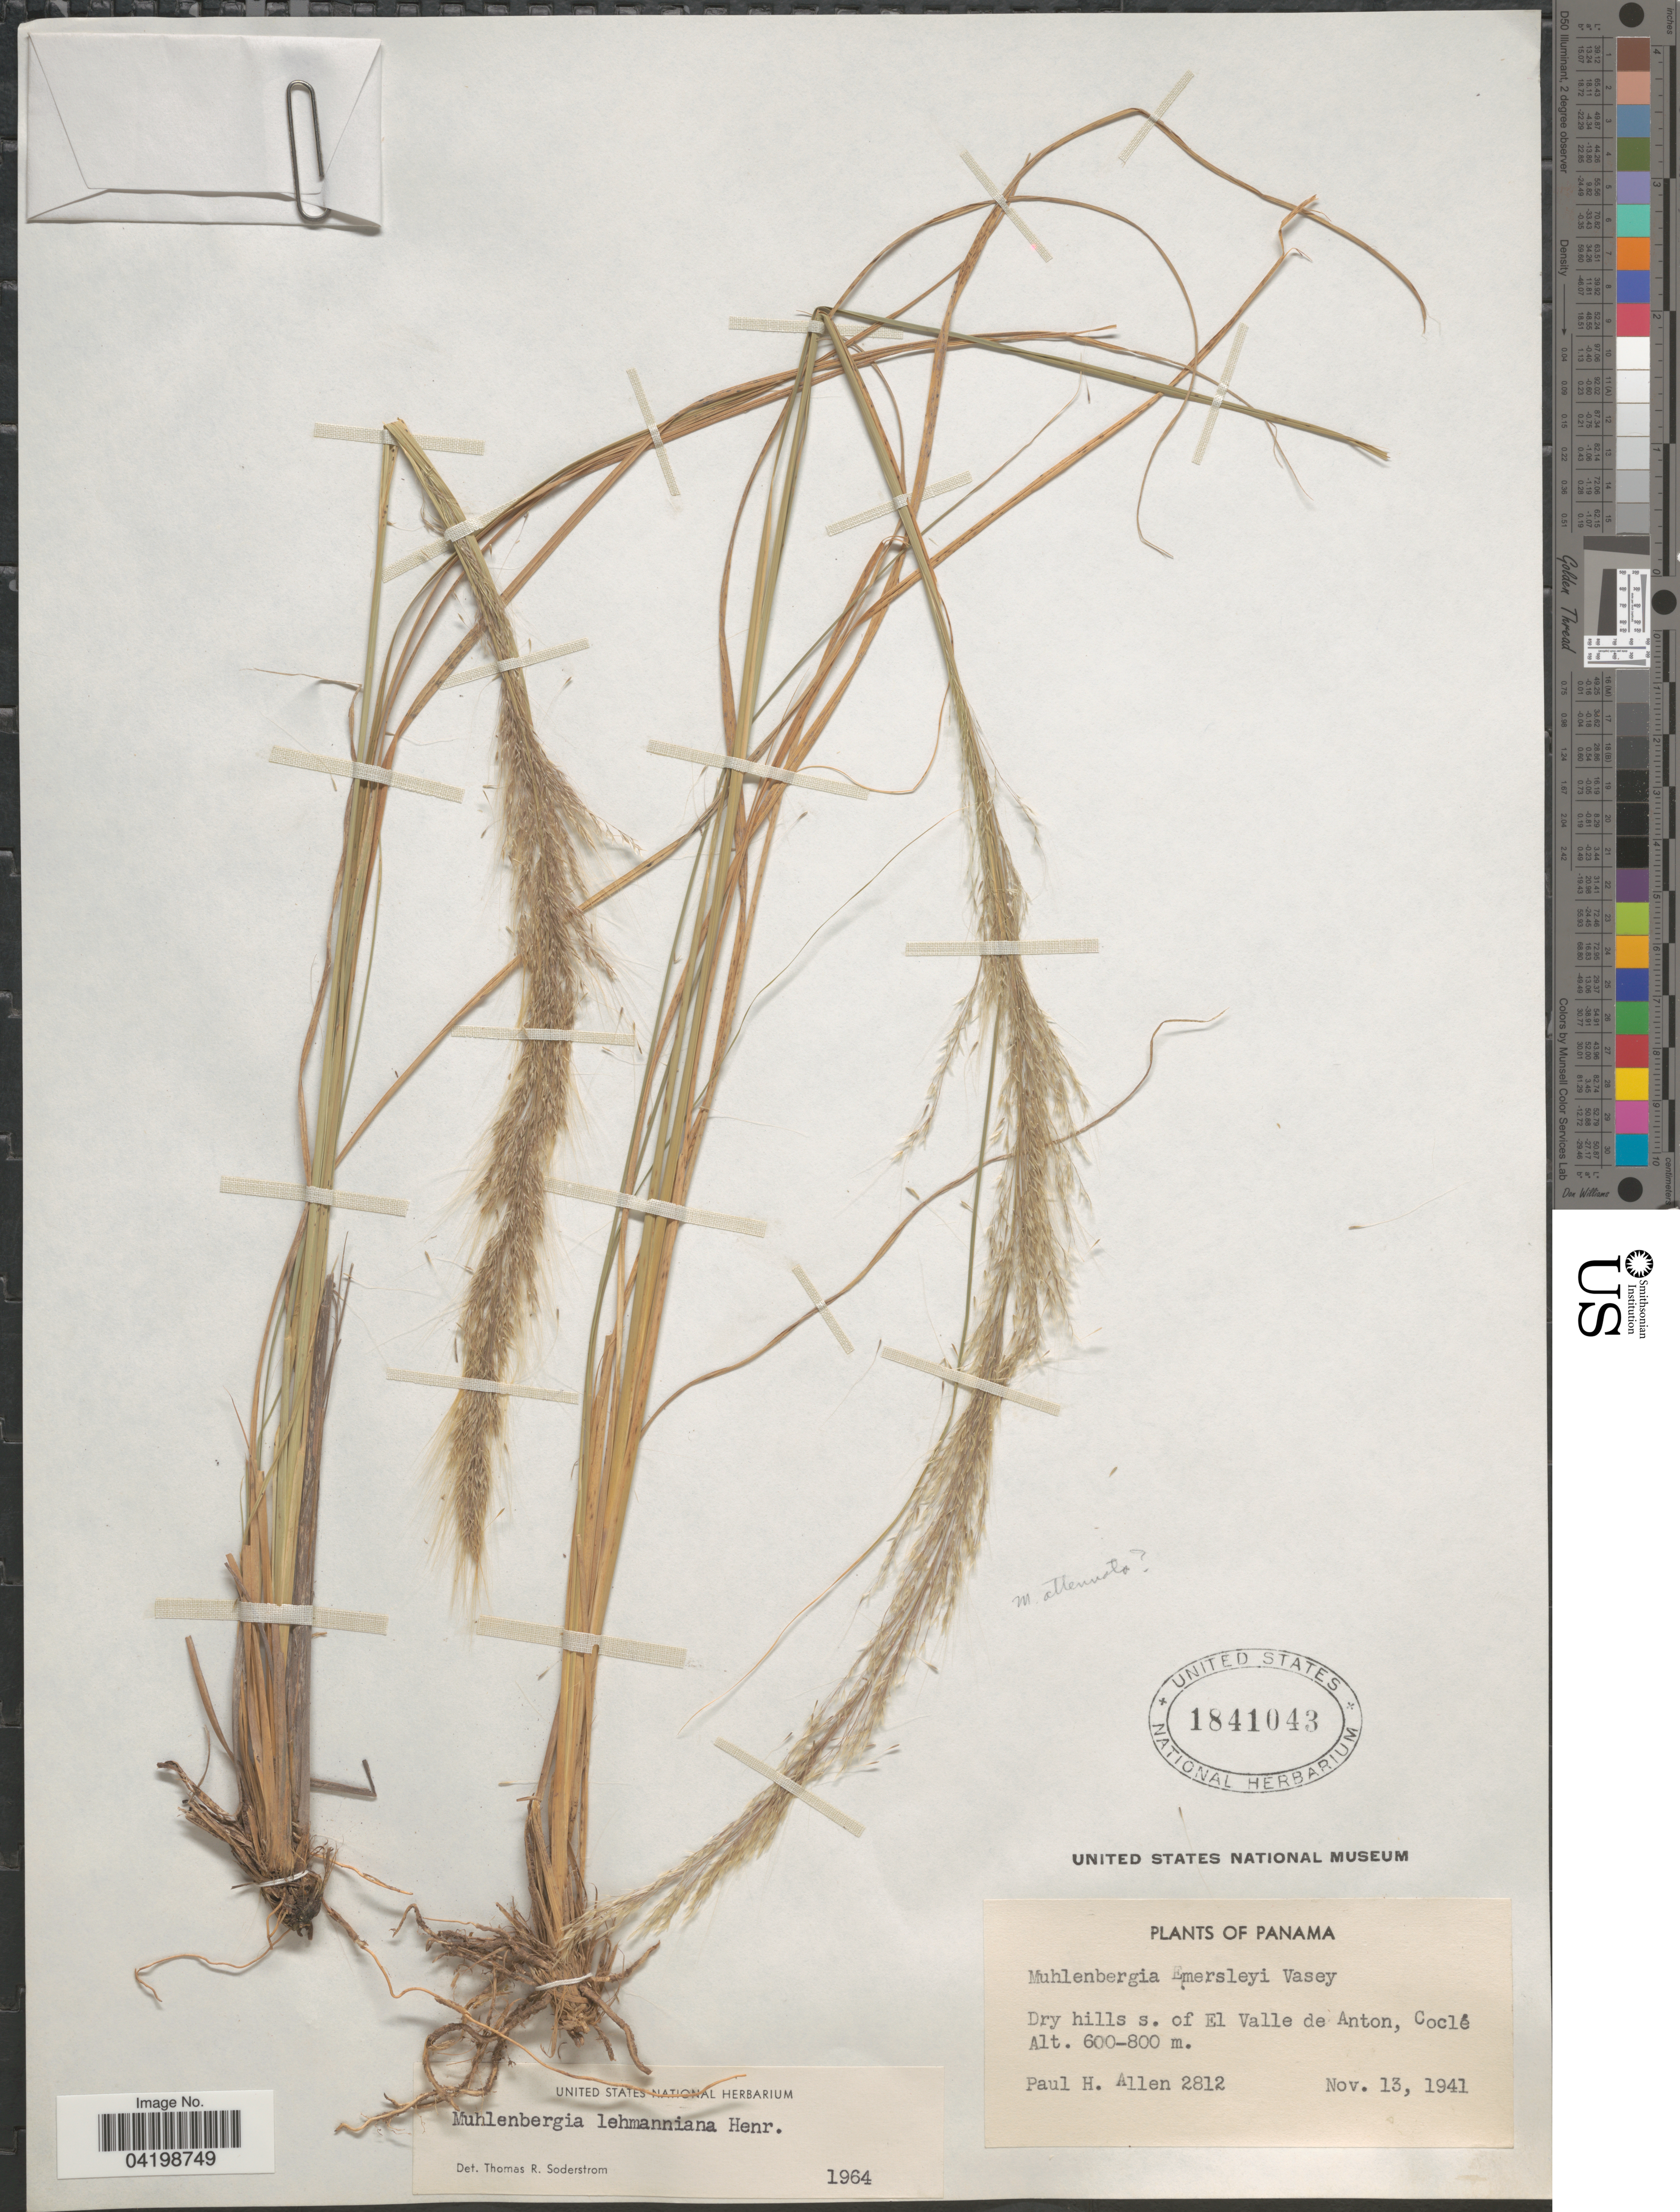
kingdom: Plantae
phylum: Tracheophyta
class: Liliopsida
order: Poales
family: Poaceae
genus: Muhlenbergia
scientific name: Muhlenbergia lehmanniana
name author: Henr.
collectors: P. H. Allen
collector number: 2812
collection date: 1941-11-13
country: Panama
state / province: Cocle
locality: Dry hills s. of El Valle de Anton.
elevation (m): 600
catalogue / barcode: US 1841043